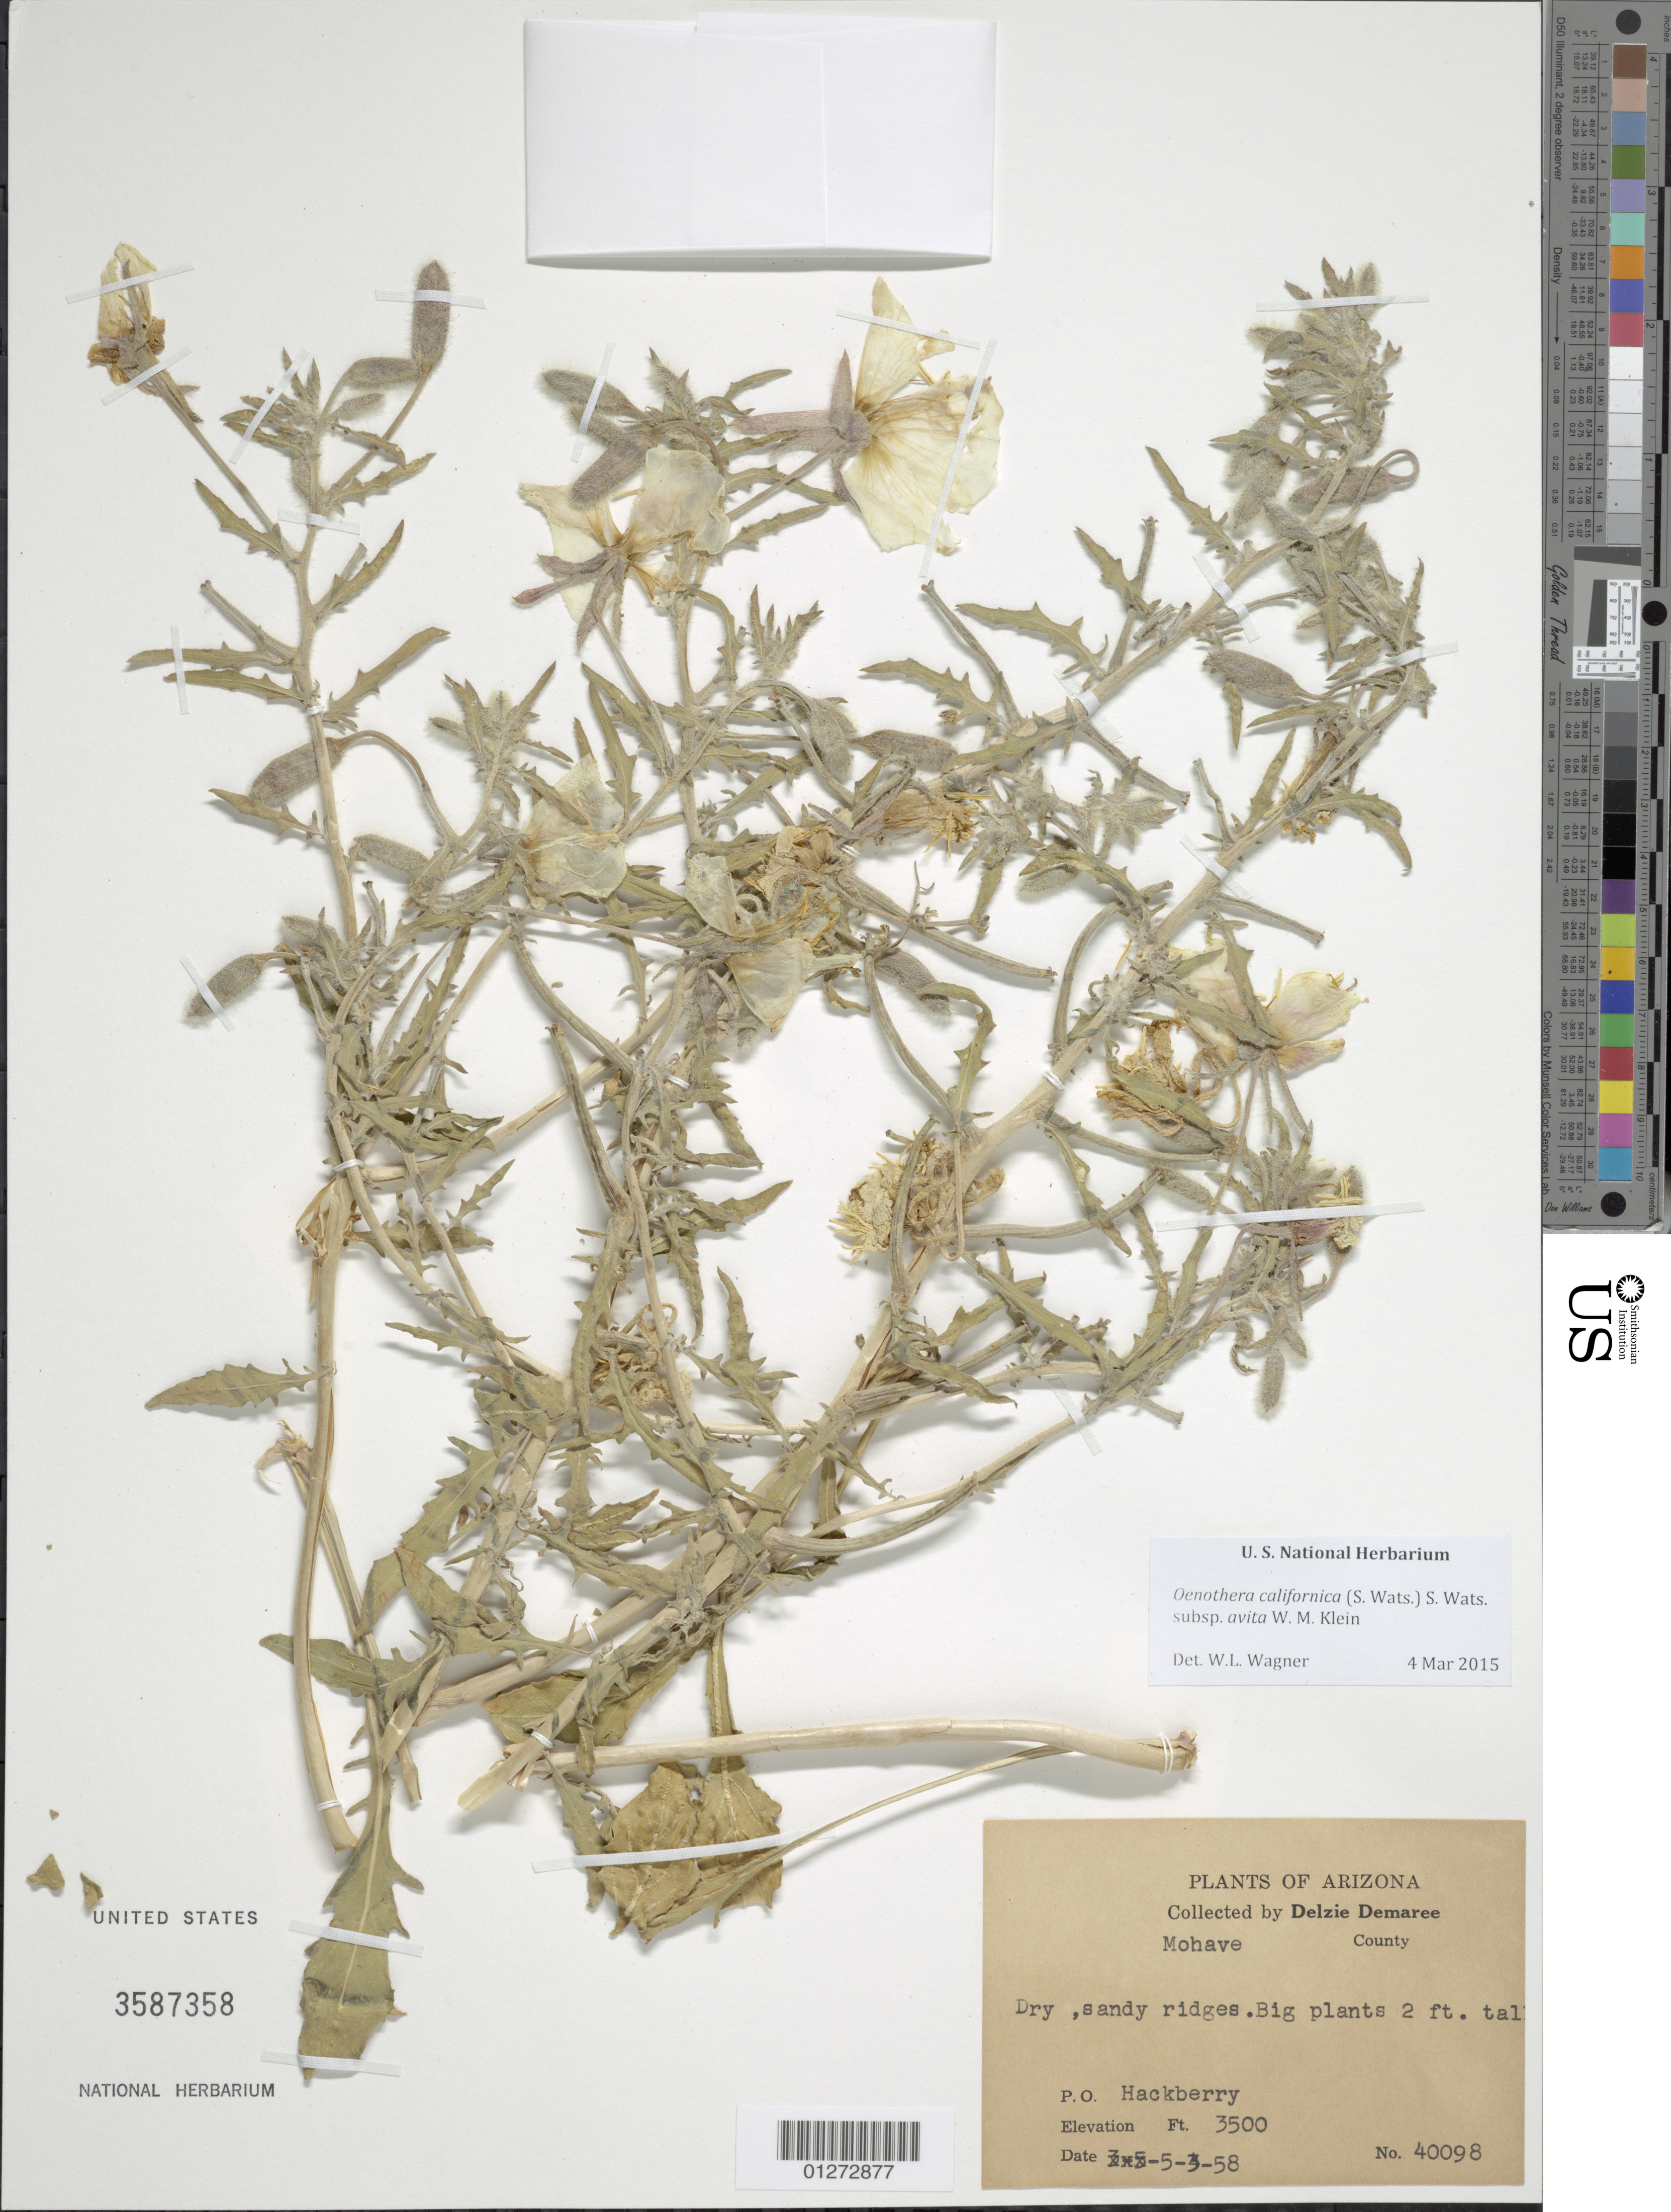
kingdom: Plantae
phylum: Tracheophyta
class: Magnoliopsida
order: Myrtales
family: Onagraceae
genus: Oenothera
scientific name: Oenothera avita subsp. avita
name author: (W.M. Klein) W.M. Klein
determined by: Wagner, W. L., (BOT), Smithsonian Institution - National Museum of Natural History (UNITED STATES)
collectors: D. Demaree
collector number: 40098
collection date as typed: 5-3-1958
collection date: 1958-05-03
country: United States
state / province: Arizona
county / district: Mohave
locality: Hackberry.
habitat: Dry, sandy ridges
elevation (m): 1067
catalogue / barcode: US 3587358